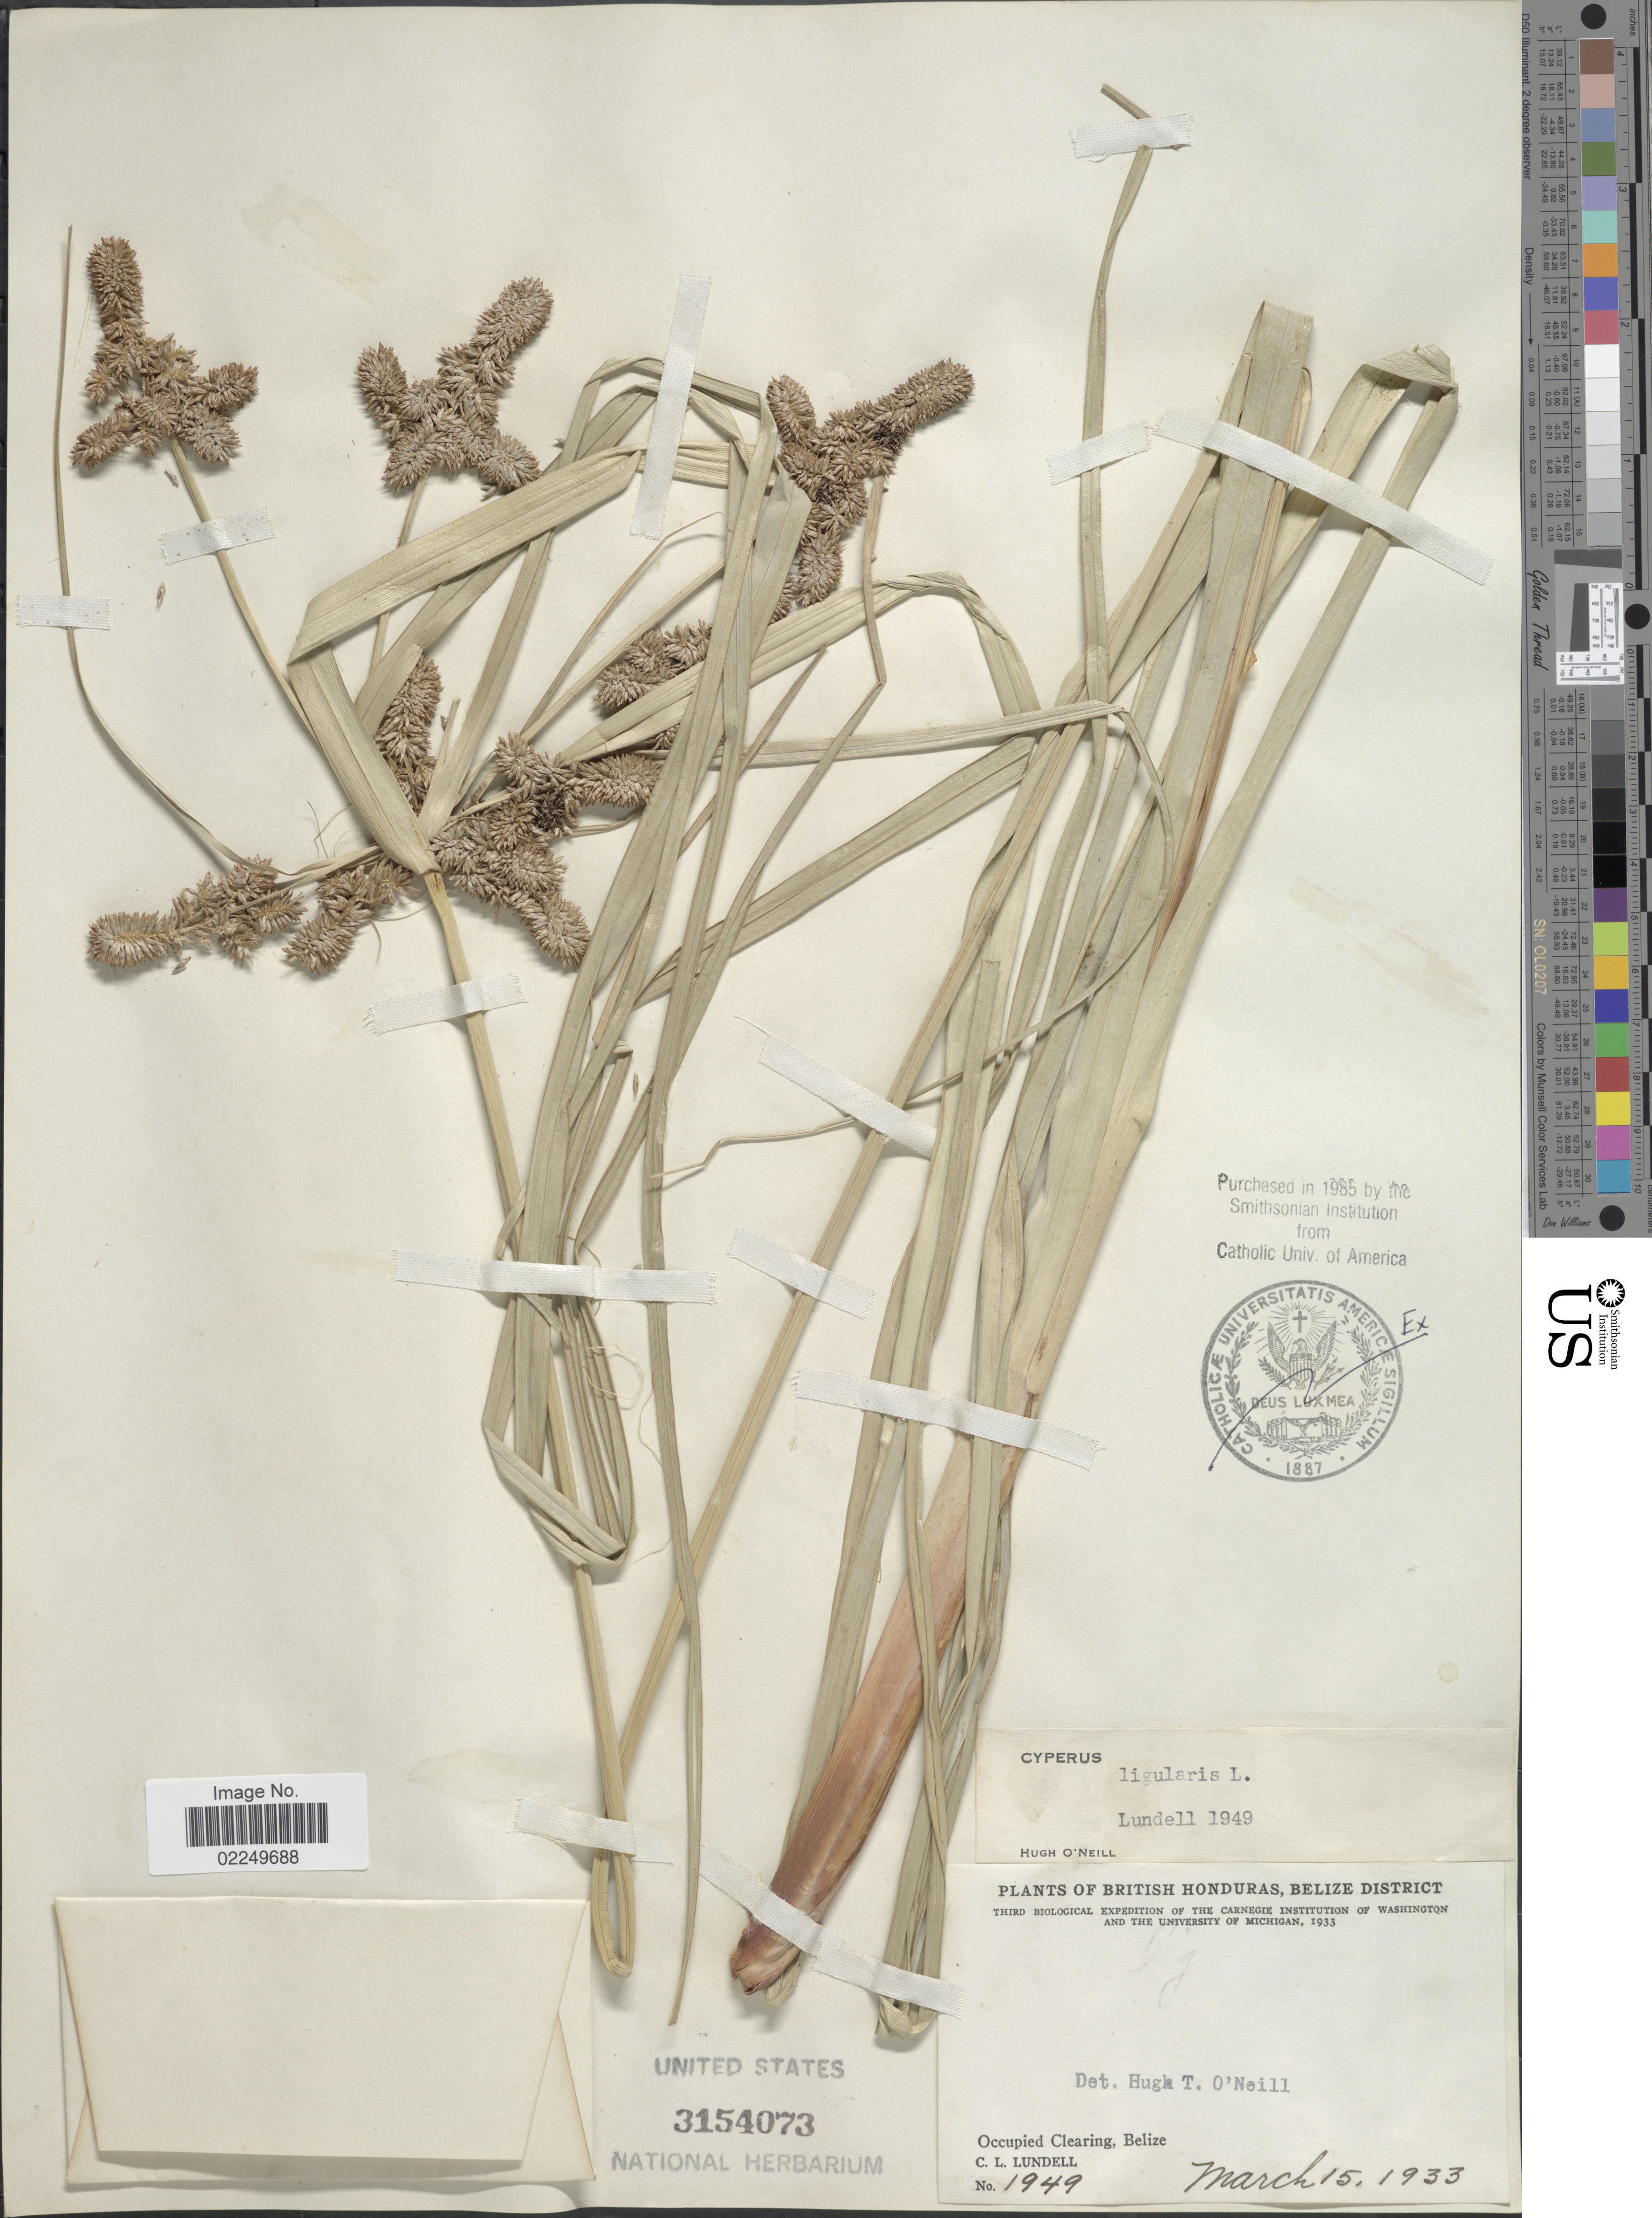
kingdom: Plantae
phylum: Tracheophyta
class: Liliopsida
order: Poales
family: Cyperaceae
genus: Cyperus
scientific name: Cyperus ligularis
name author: L.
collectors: C. L. Lundell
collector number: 1949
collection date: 1933-03-15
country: Belize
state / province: Belize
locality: British Honduras, Belize District, Occupied Clearing, Belize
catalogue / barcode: US 3154073